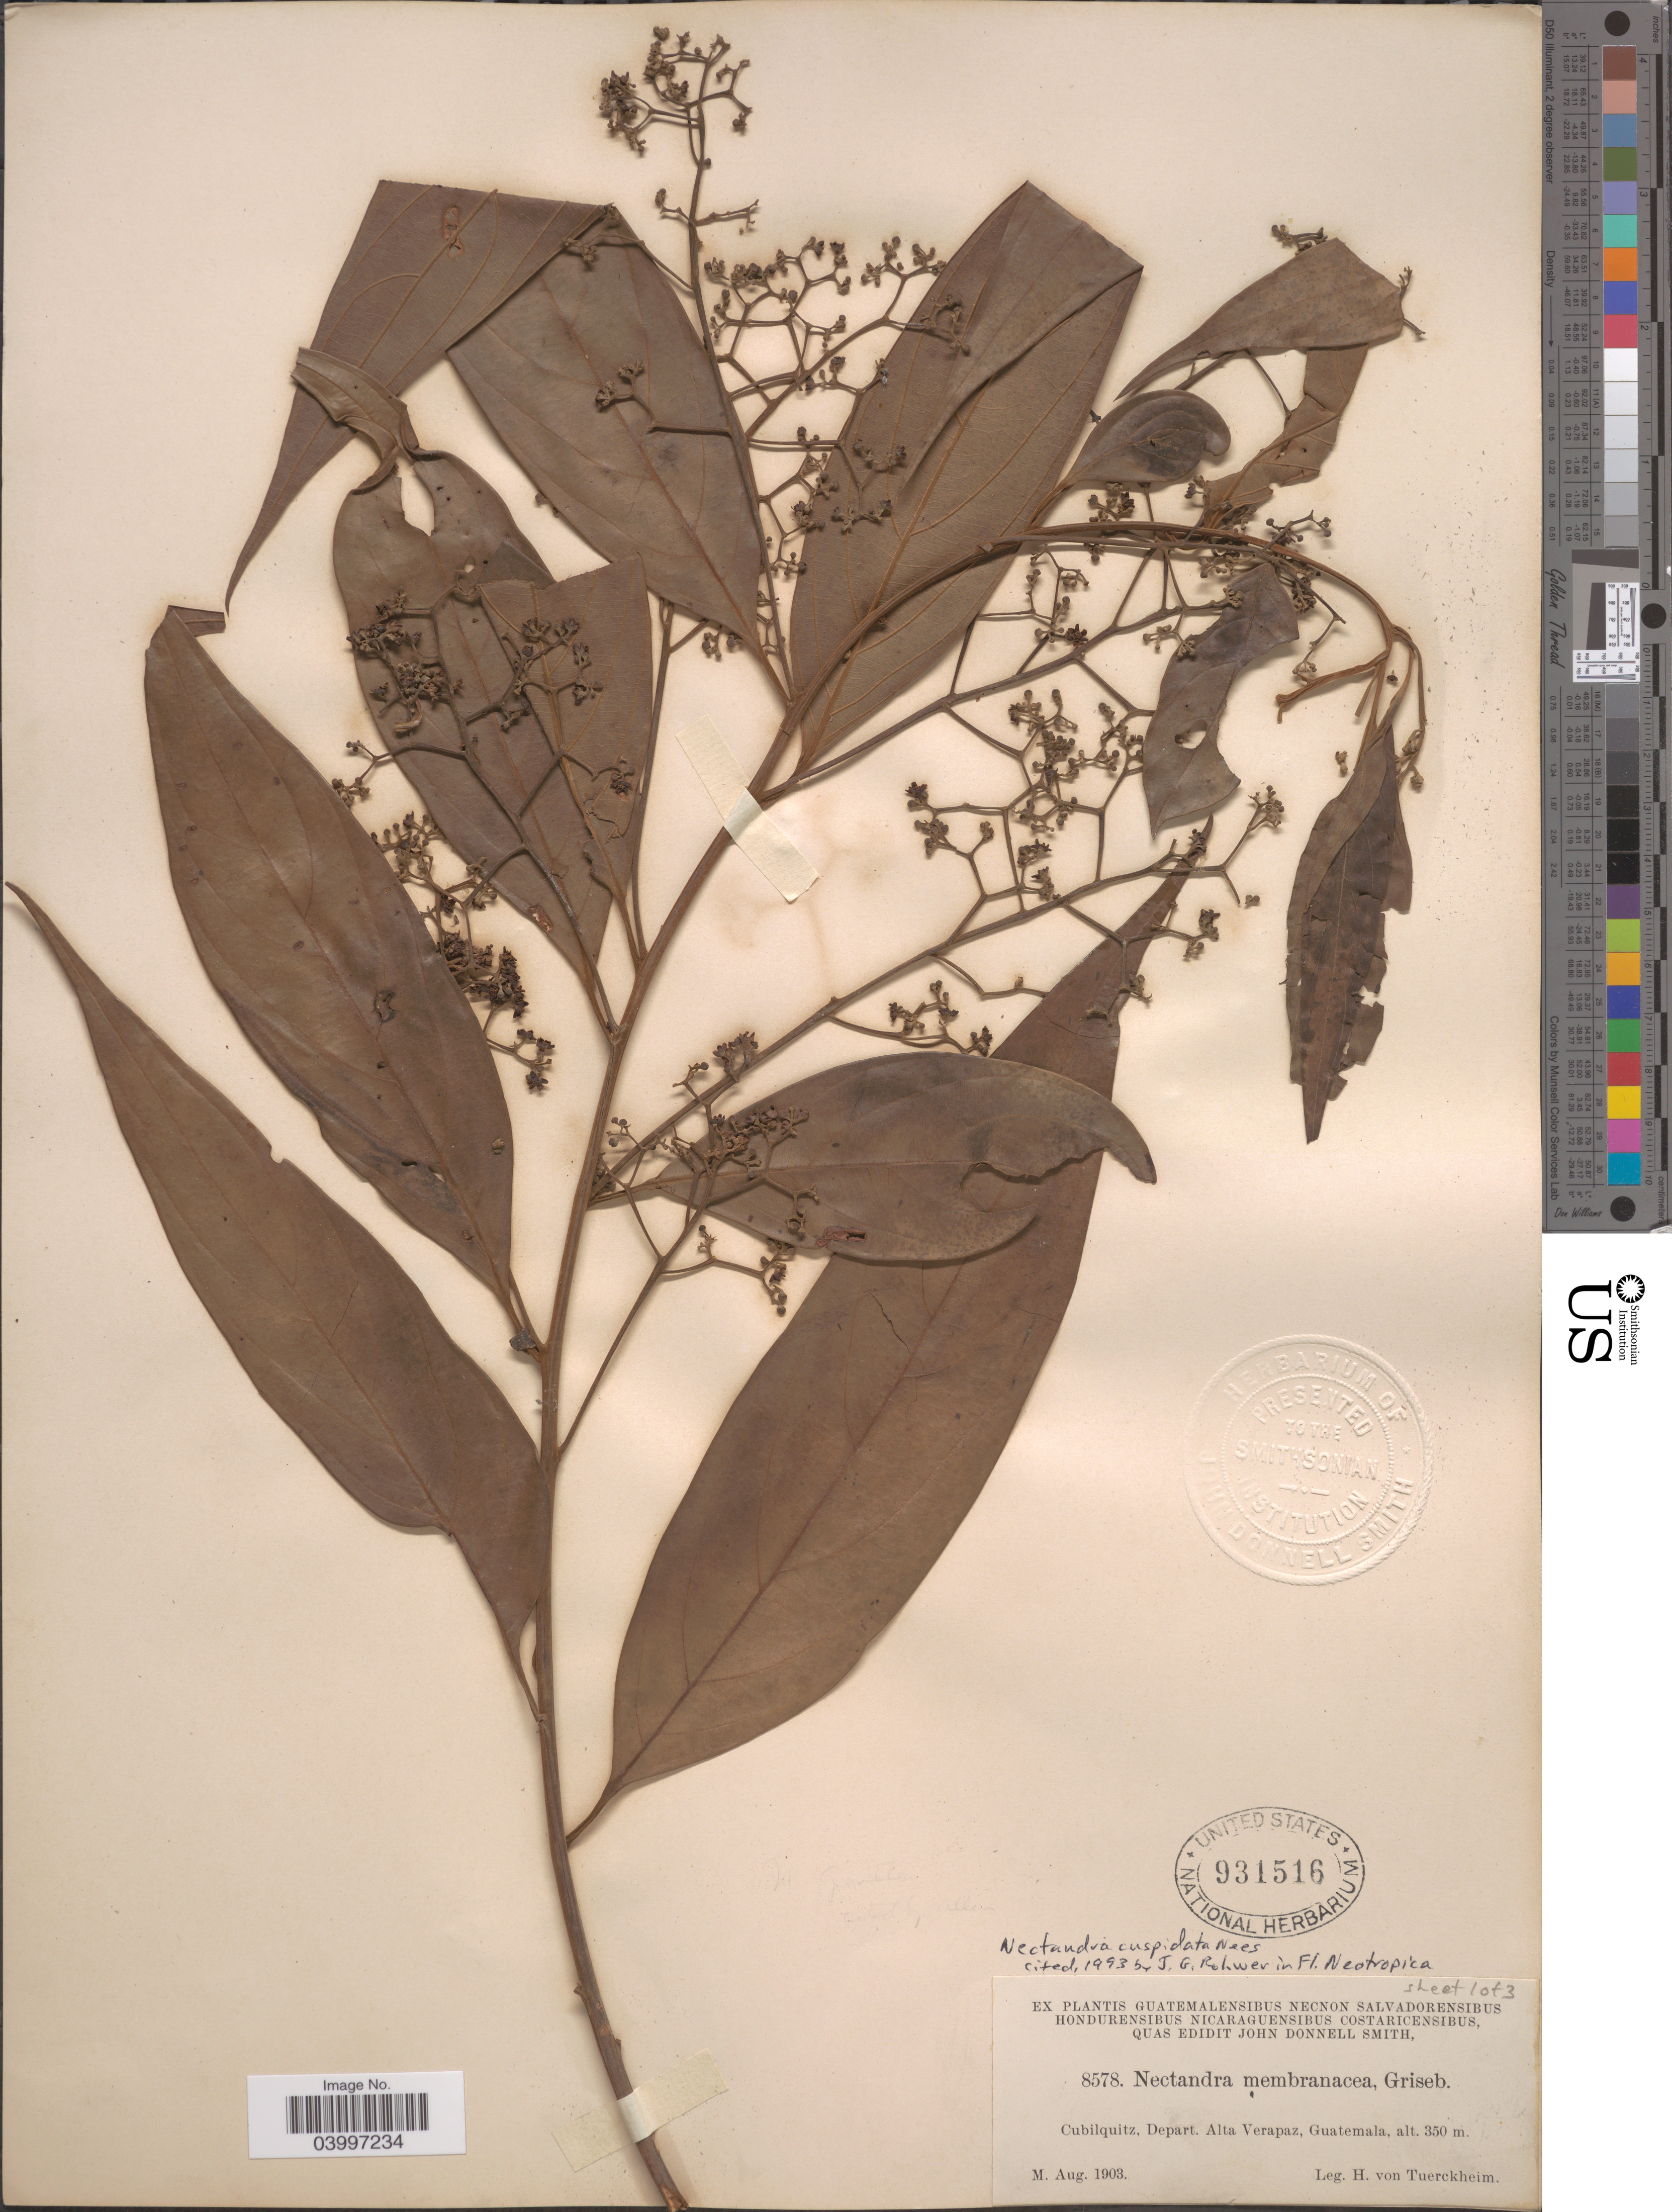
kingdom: Plantae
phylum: Tracheophyta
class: Magnoliopsida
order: Laurales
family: Lauraceae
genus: Nectandra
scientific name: Nectandra cuspidata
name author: Nees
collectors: H. von Türckheim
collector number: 8578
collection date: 1903-08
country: Guatemala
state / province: Alta Verapaz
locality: Cubilquitz, Depart. Alta Verapaz.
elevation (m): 350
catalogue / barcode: US 931516